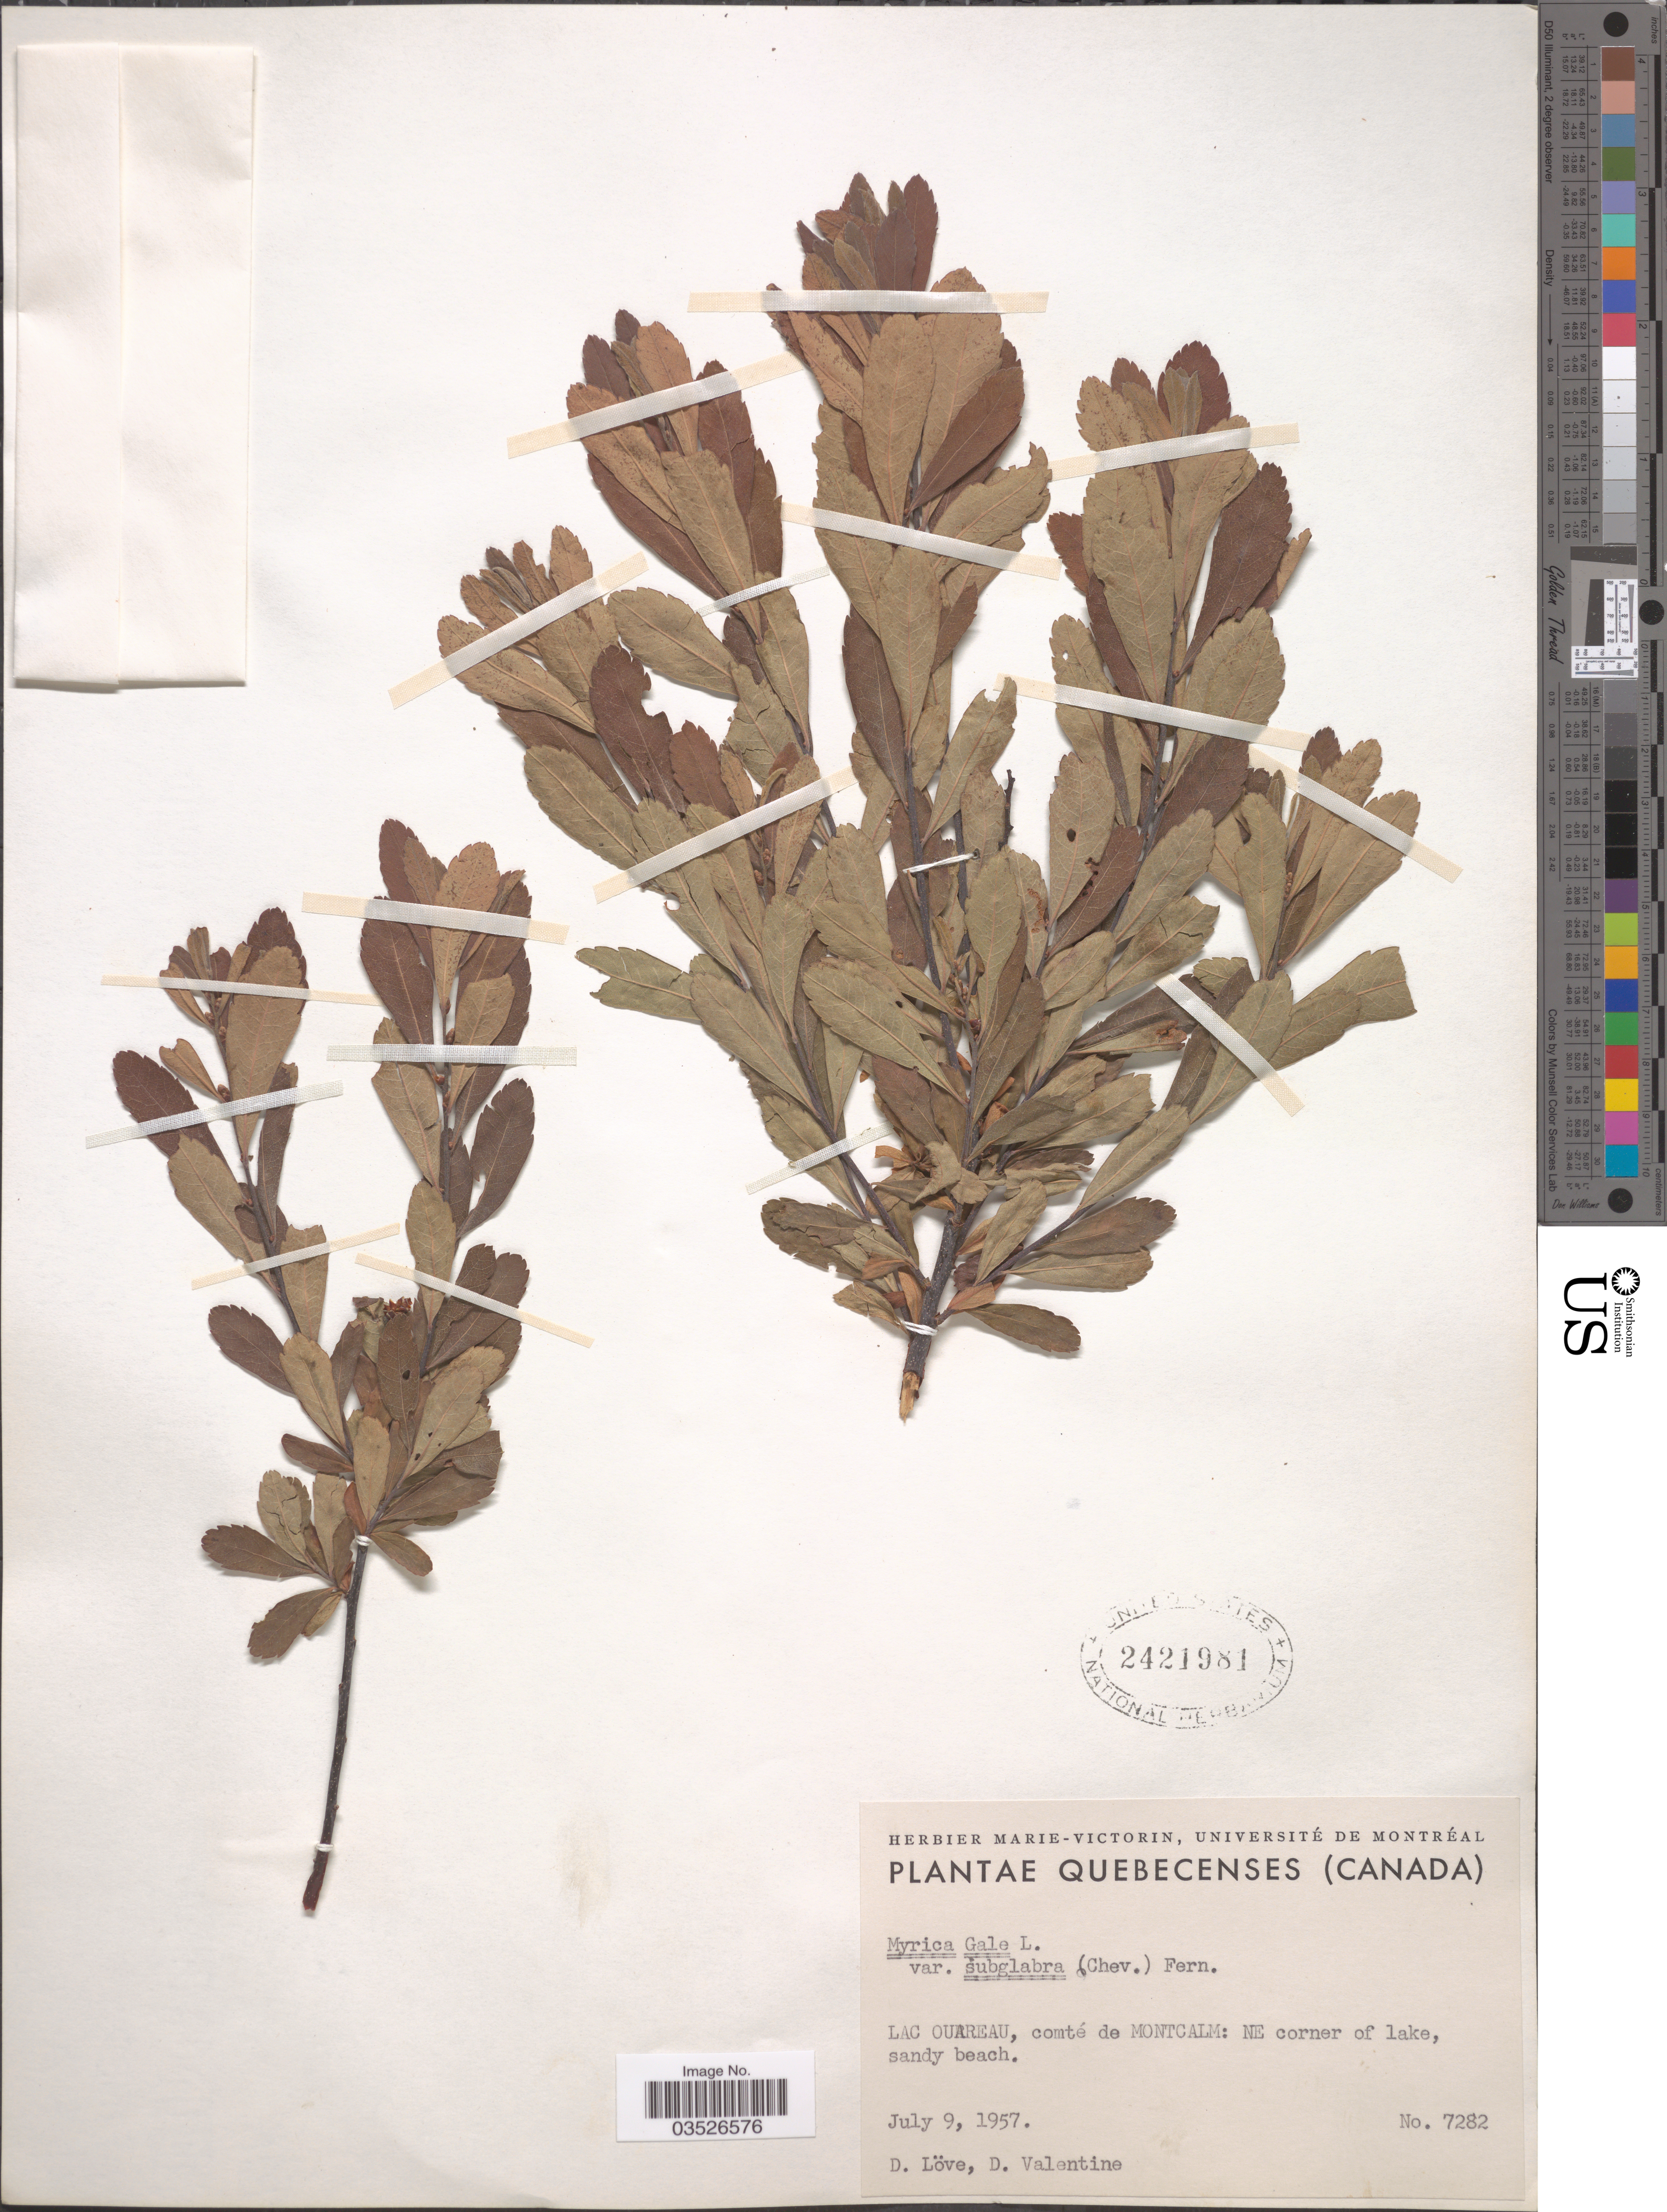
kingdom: Plantae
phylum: Tracheophyta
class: Magnoliopsida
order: Fagales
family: Myricaceae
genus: Myrica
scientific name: Myrica gale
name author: L.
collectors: D. Löve & D. Valentine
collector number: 7282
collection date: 1957-07-09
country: Canada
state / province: Quebec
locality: Lac Ouareau, comté de Montgalm: NE corner of lake.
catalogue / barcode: US 2421981